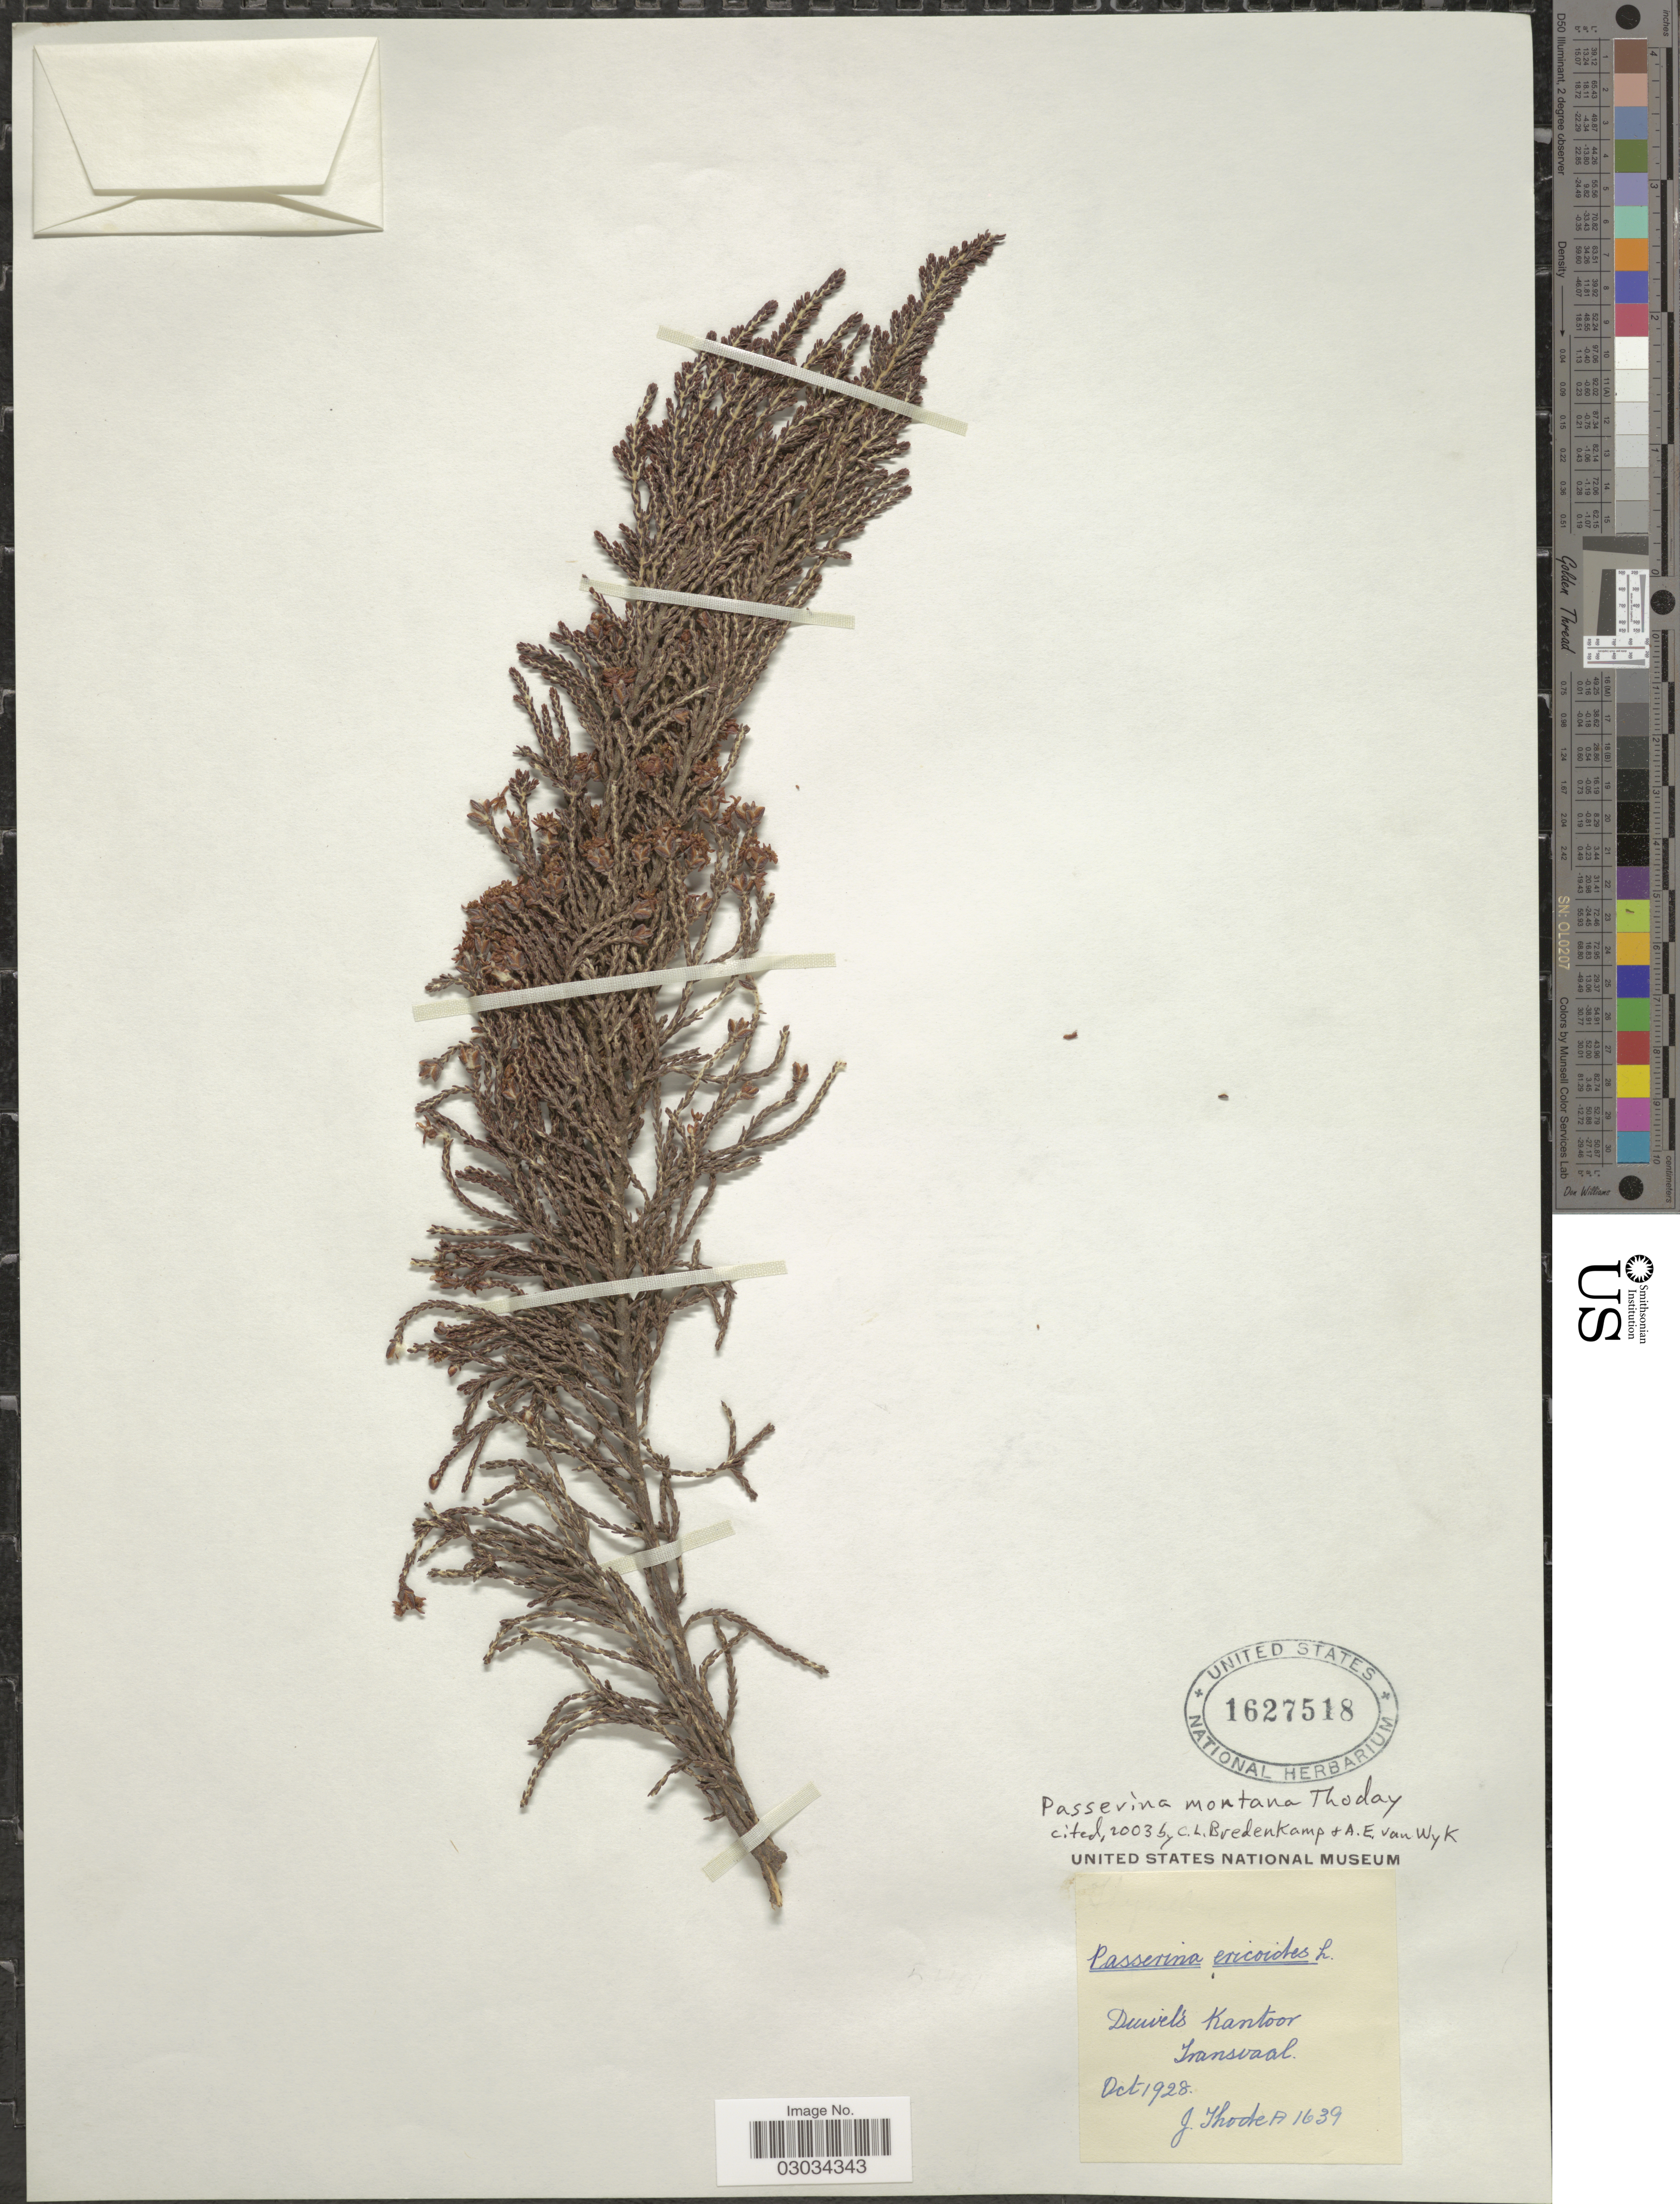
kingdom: Plantae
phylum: Tracheophyta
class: Magnoliopsida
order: Malvales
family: Thymelaeaceae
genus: Passerina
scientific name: Passerina montana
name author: Thoday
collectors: J. Thode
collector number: A1639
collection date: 1928-10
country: South Africa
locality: Duivels Kantoor. Transvaal.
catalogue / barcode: US 1627518